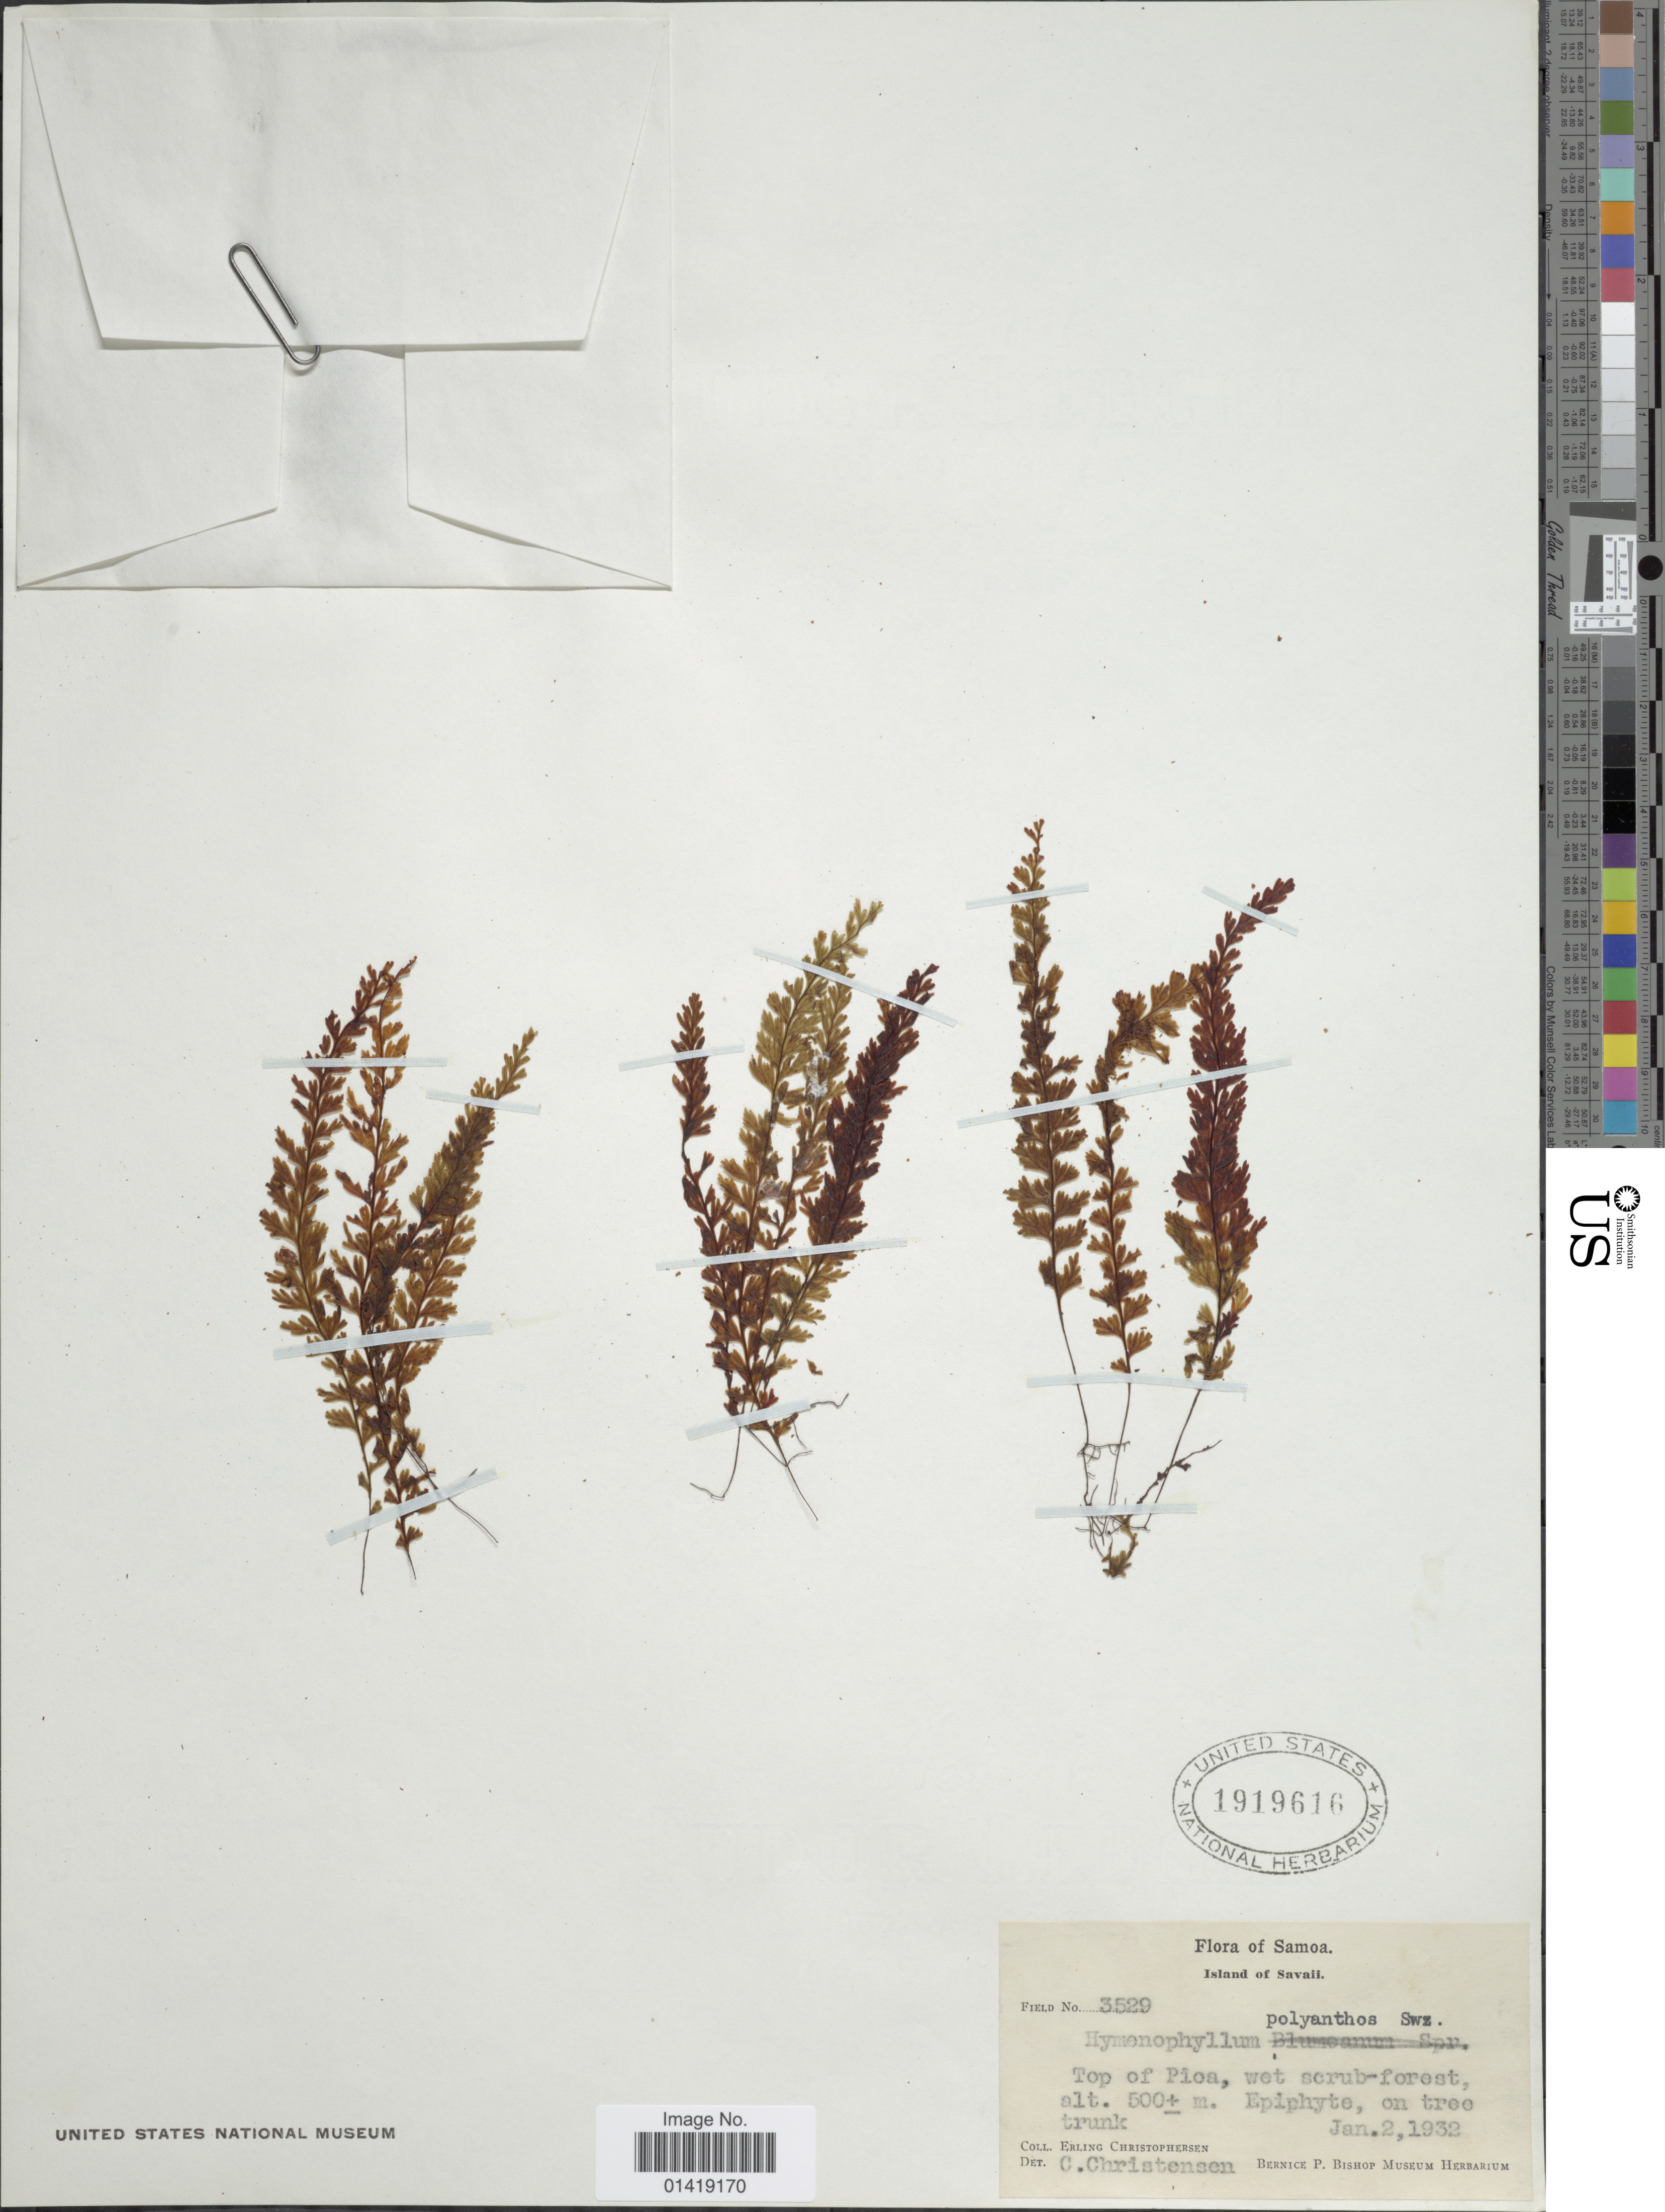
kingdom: Plantae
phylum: Tracheophyta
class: Polypodiopsida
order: Hymenophyllales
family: Hymenophyllaceae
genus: Hymenophyllum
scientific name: Hymenophyllum polyanthos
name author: (Sw.) Sw.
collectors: E. Christophersen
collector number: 3529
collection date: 1932-01-02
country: Samoa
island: Savai'i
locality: Island of Savaii top of Pica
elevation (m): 500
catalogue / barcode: US 1919616